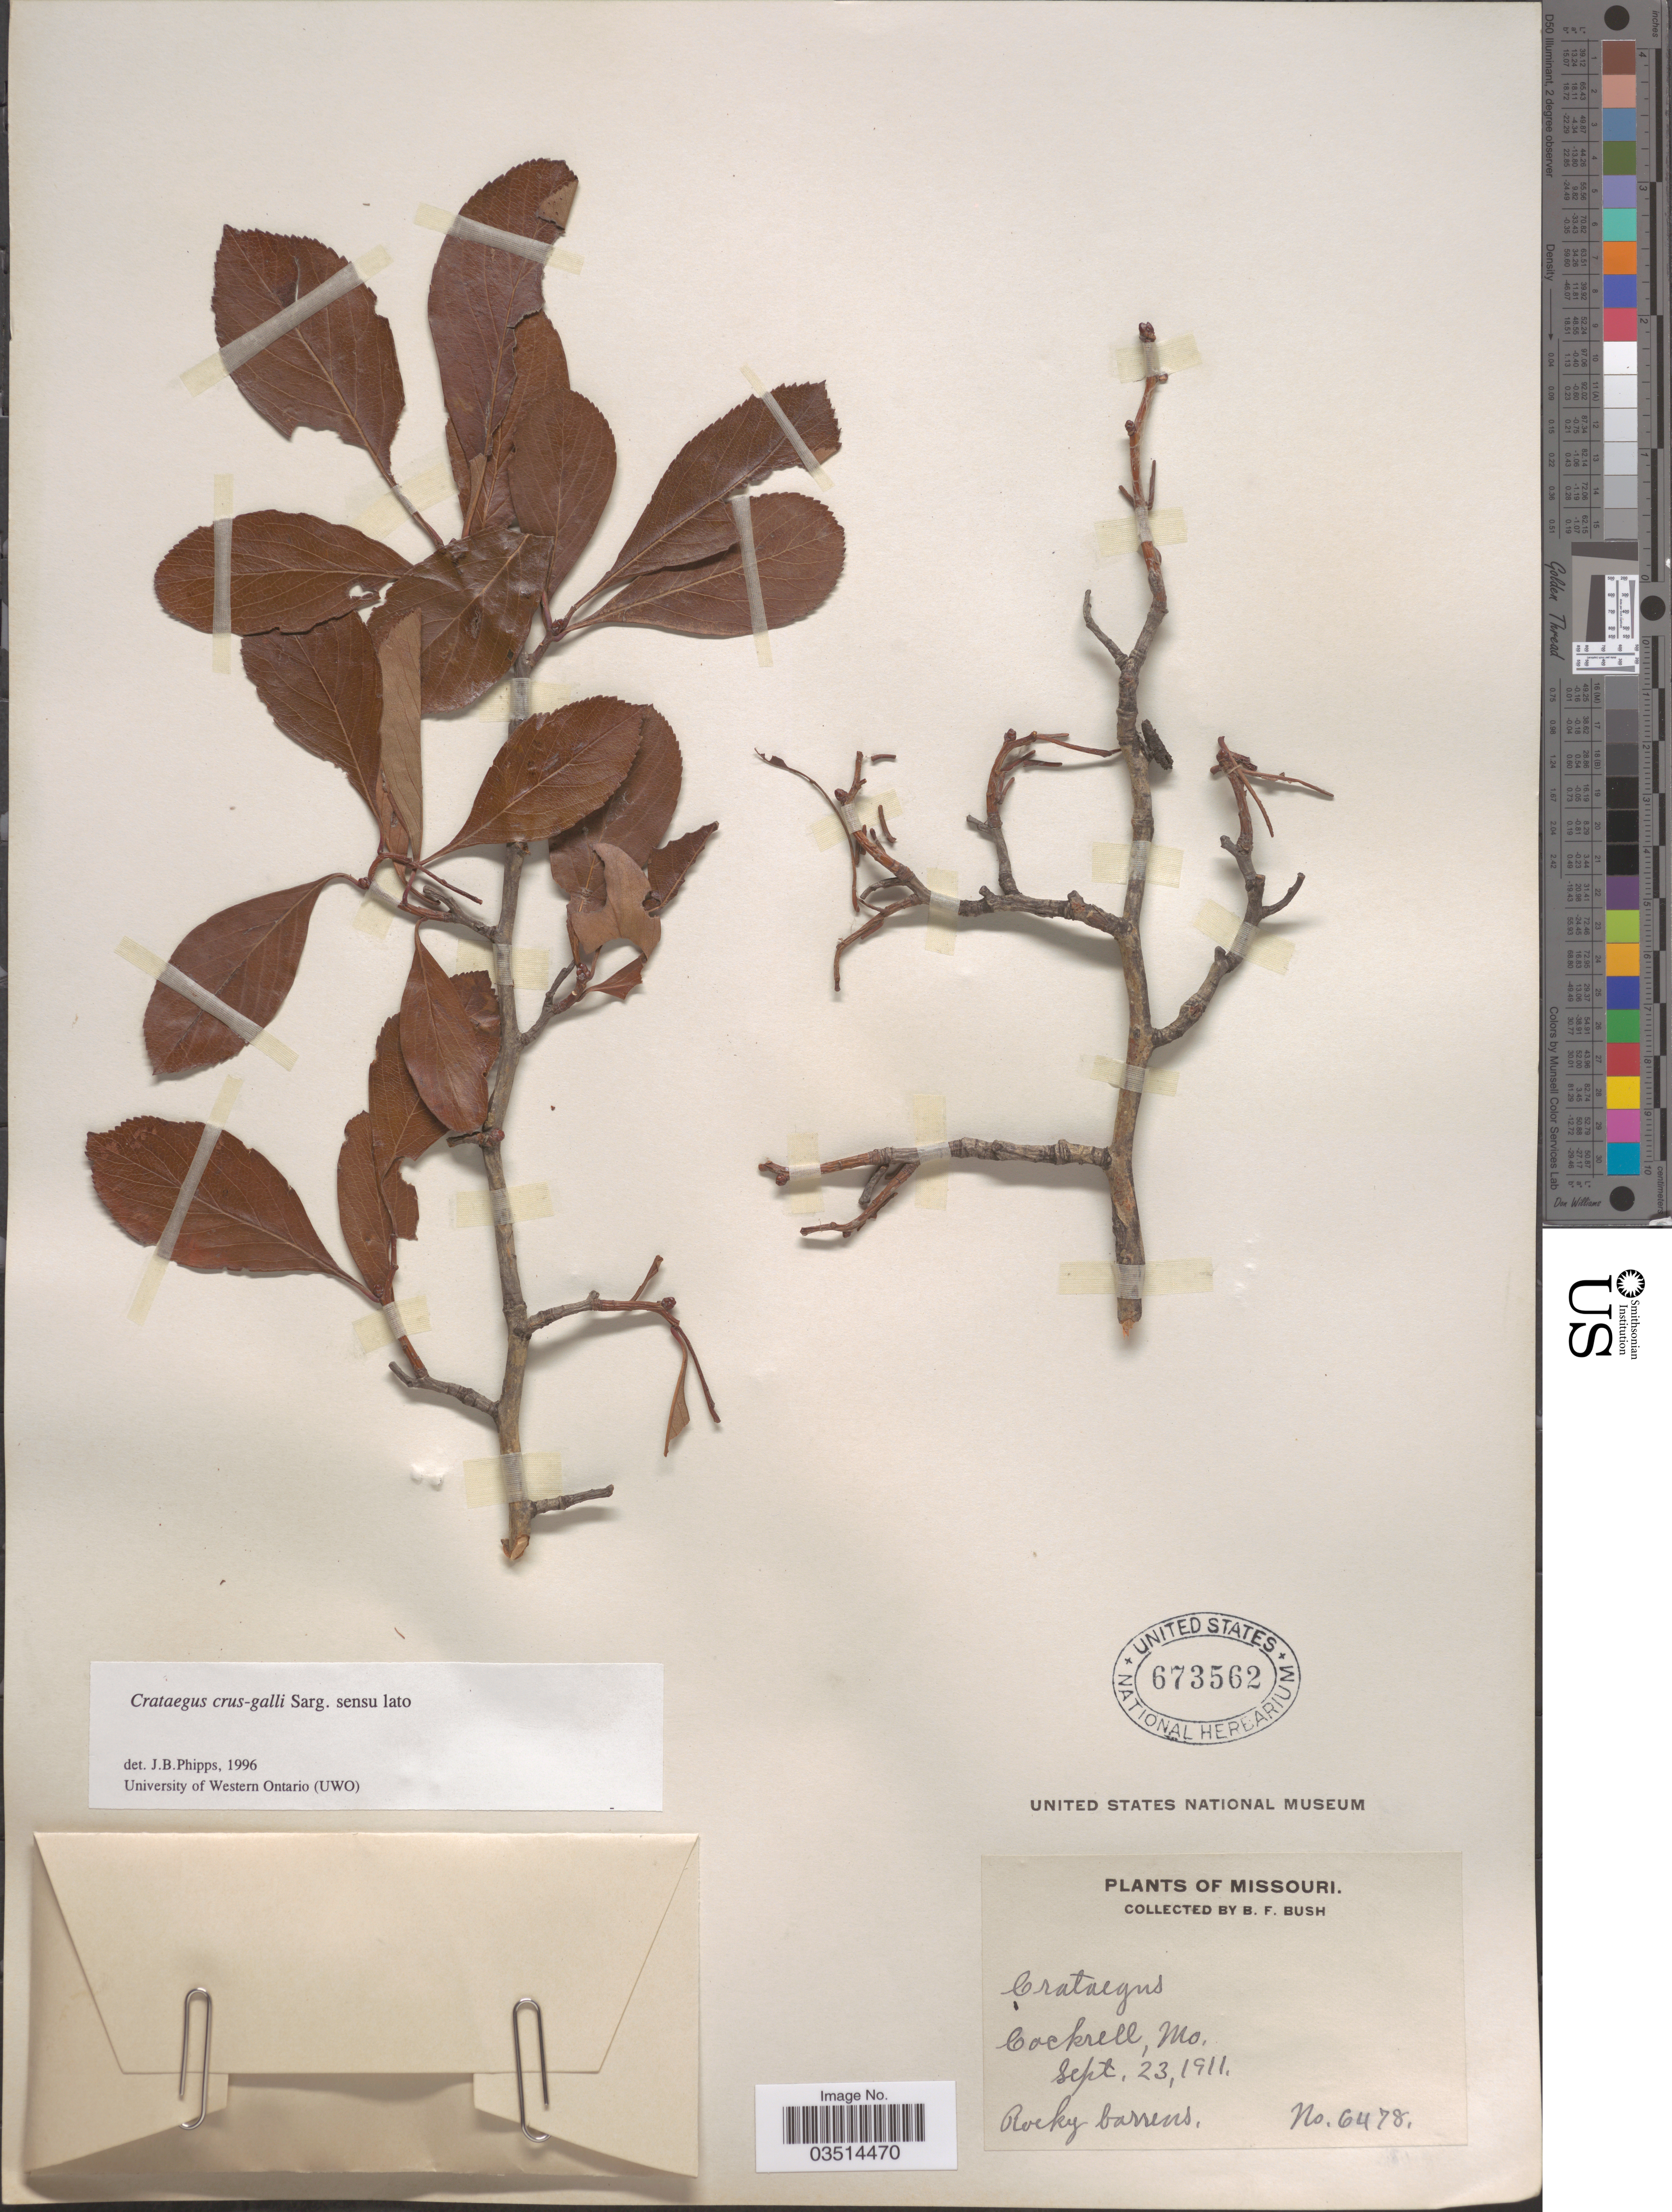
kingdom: Plantae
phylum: Tracheophyta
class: Magnoliopsida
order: Rosales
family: Rosaceae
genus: Crataegus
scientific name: Crataegus crus-galli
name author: L.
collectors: B. F. Bush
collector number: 6478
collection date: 1911-09-23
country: United States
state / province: Missouri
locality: Cockrell.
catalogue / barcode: US 673562